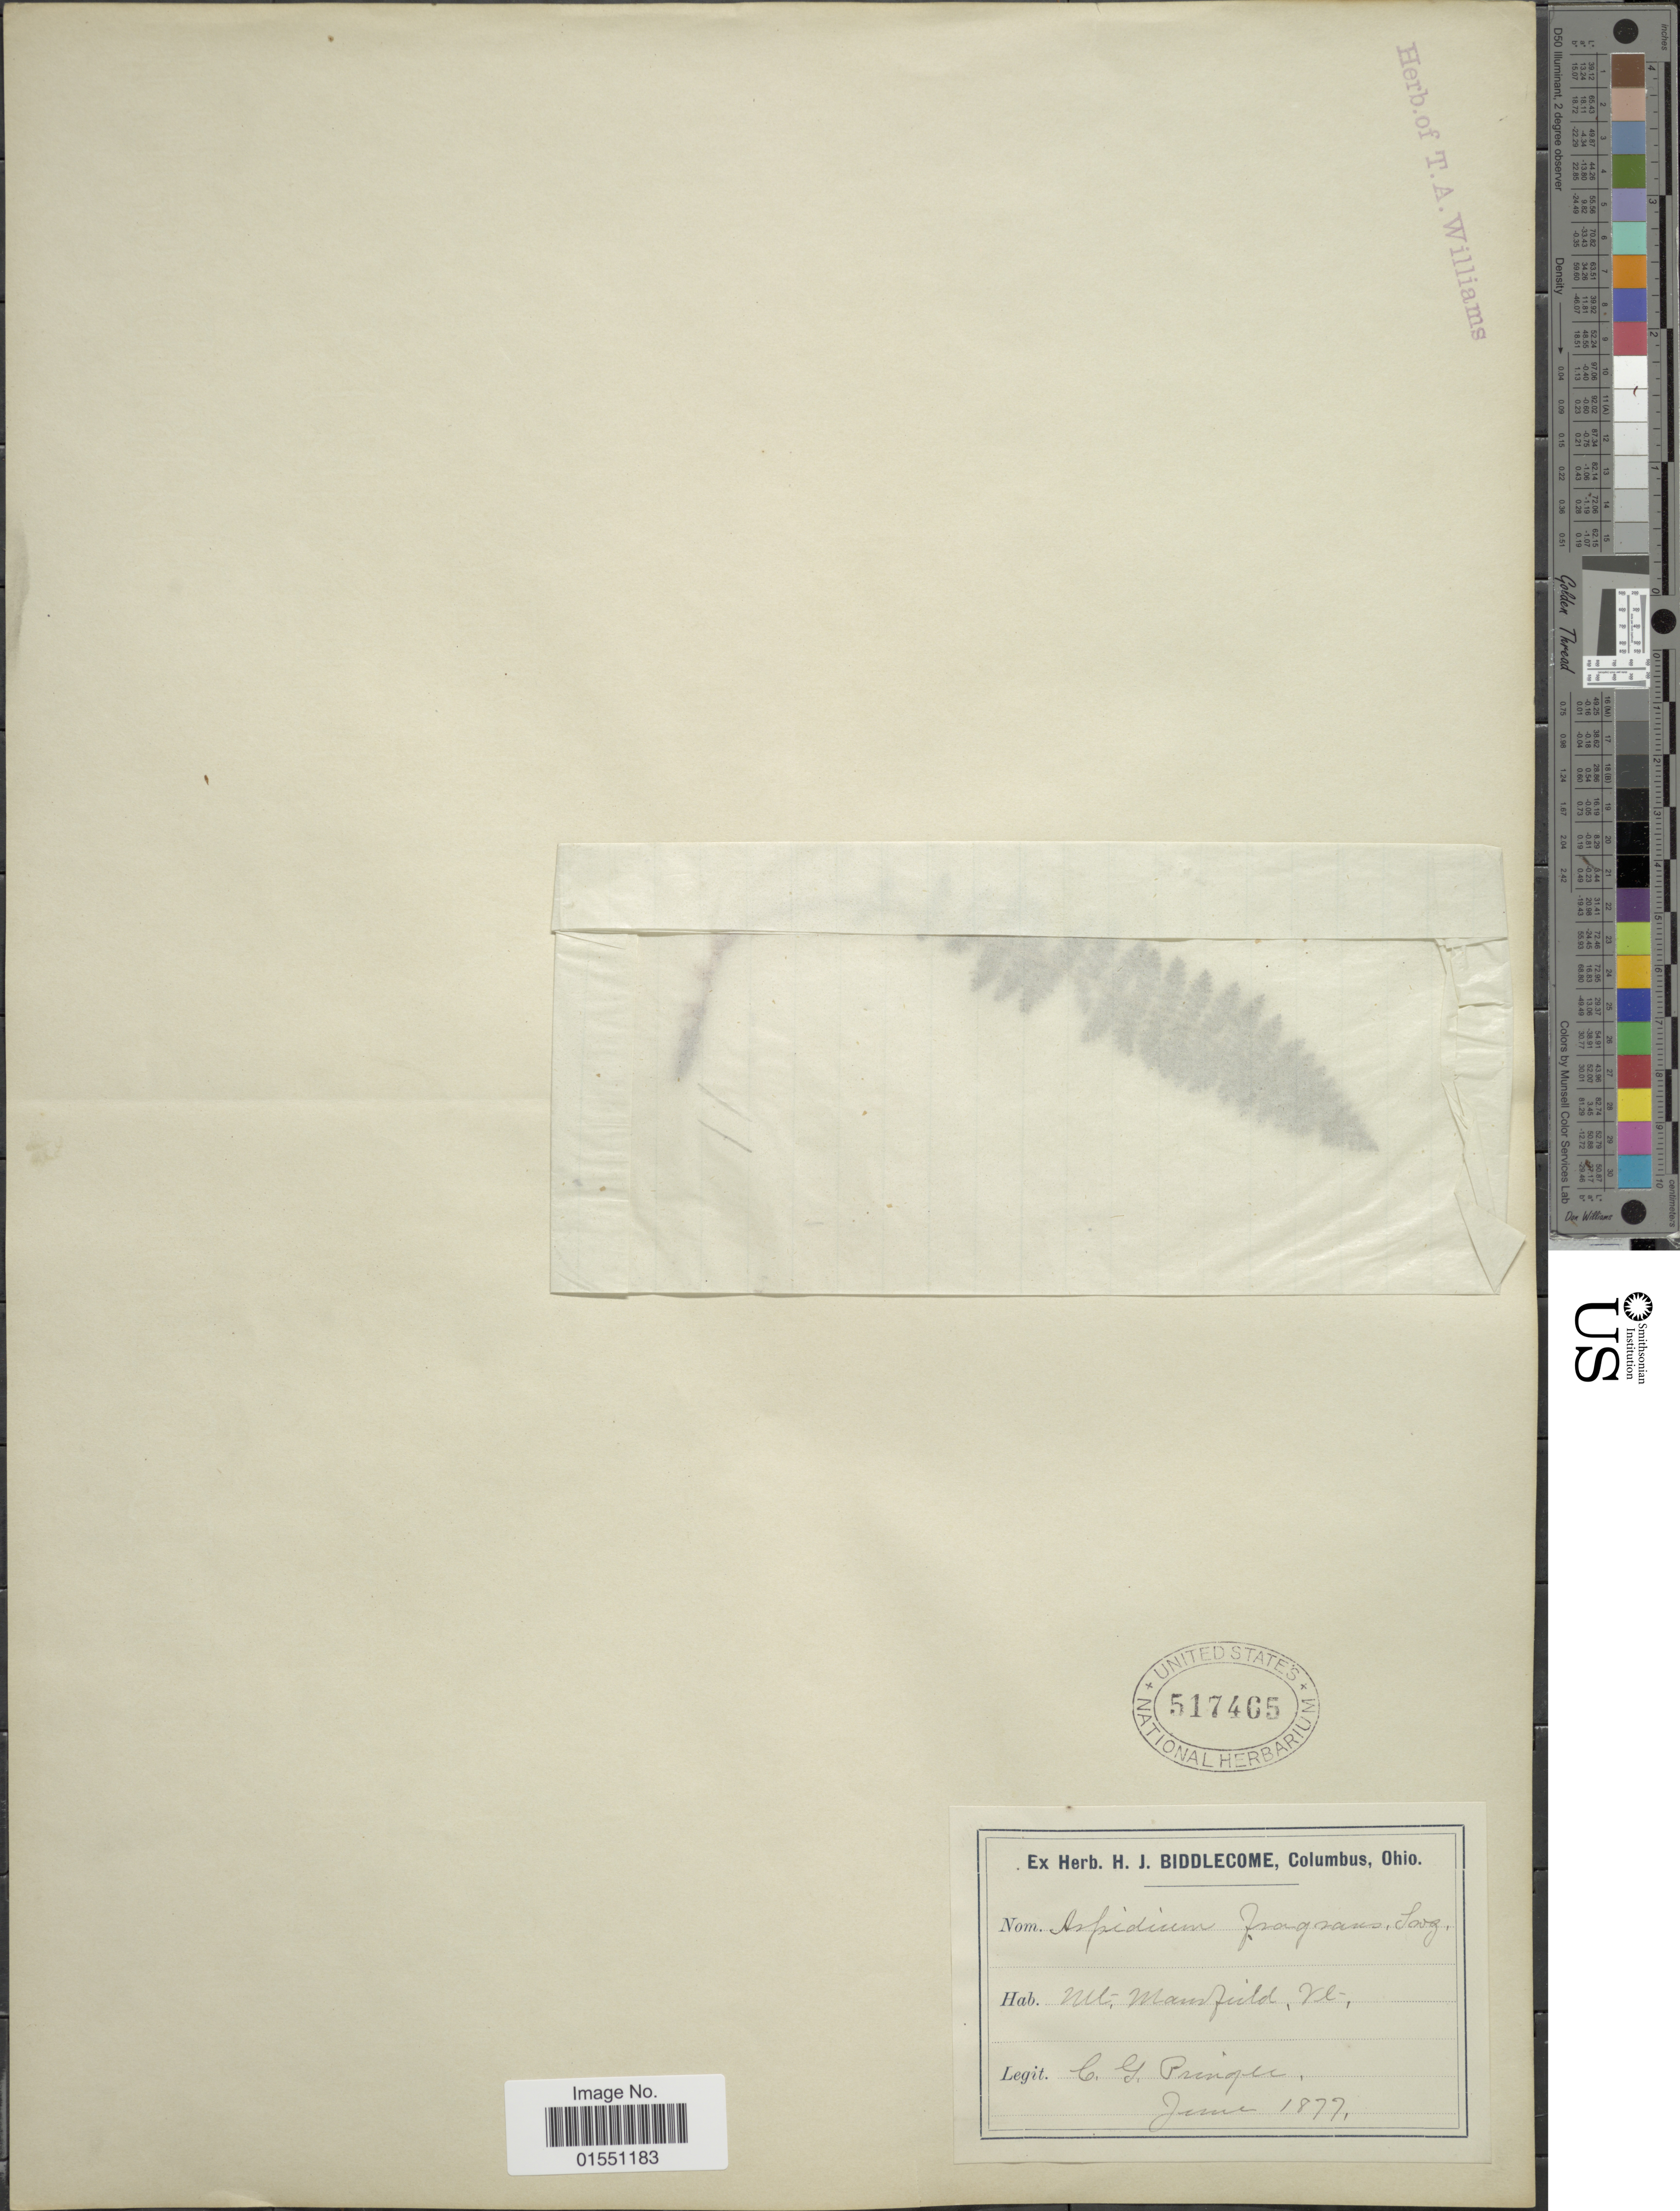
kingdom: Plantae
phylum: Tracheophyta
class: Polypodiopsida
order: Polypodiales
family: Dryopteridaceae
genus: Dryopteris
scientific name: Dryopteris fragrans var. hookeriana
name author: A. Prince ex Weath.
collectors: C. G. Pringle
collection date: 1877-06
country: United States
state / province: Vermont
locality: Mt. Mansfield, VT.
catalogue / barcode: US 517465